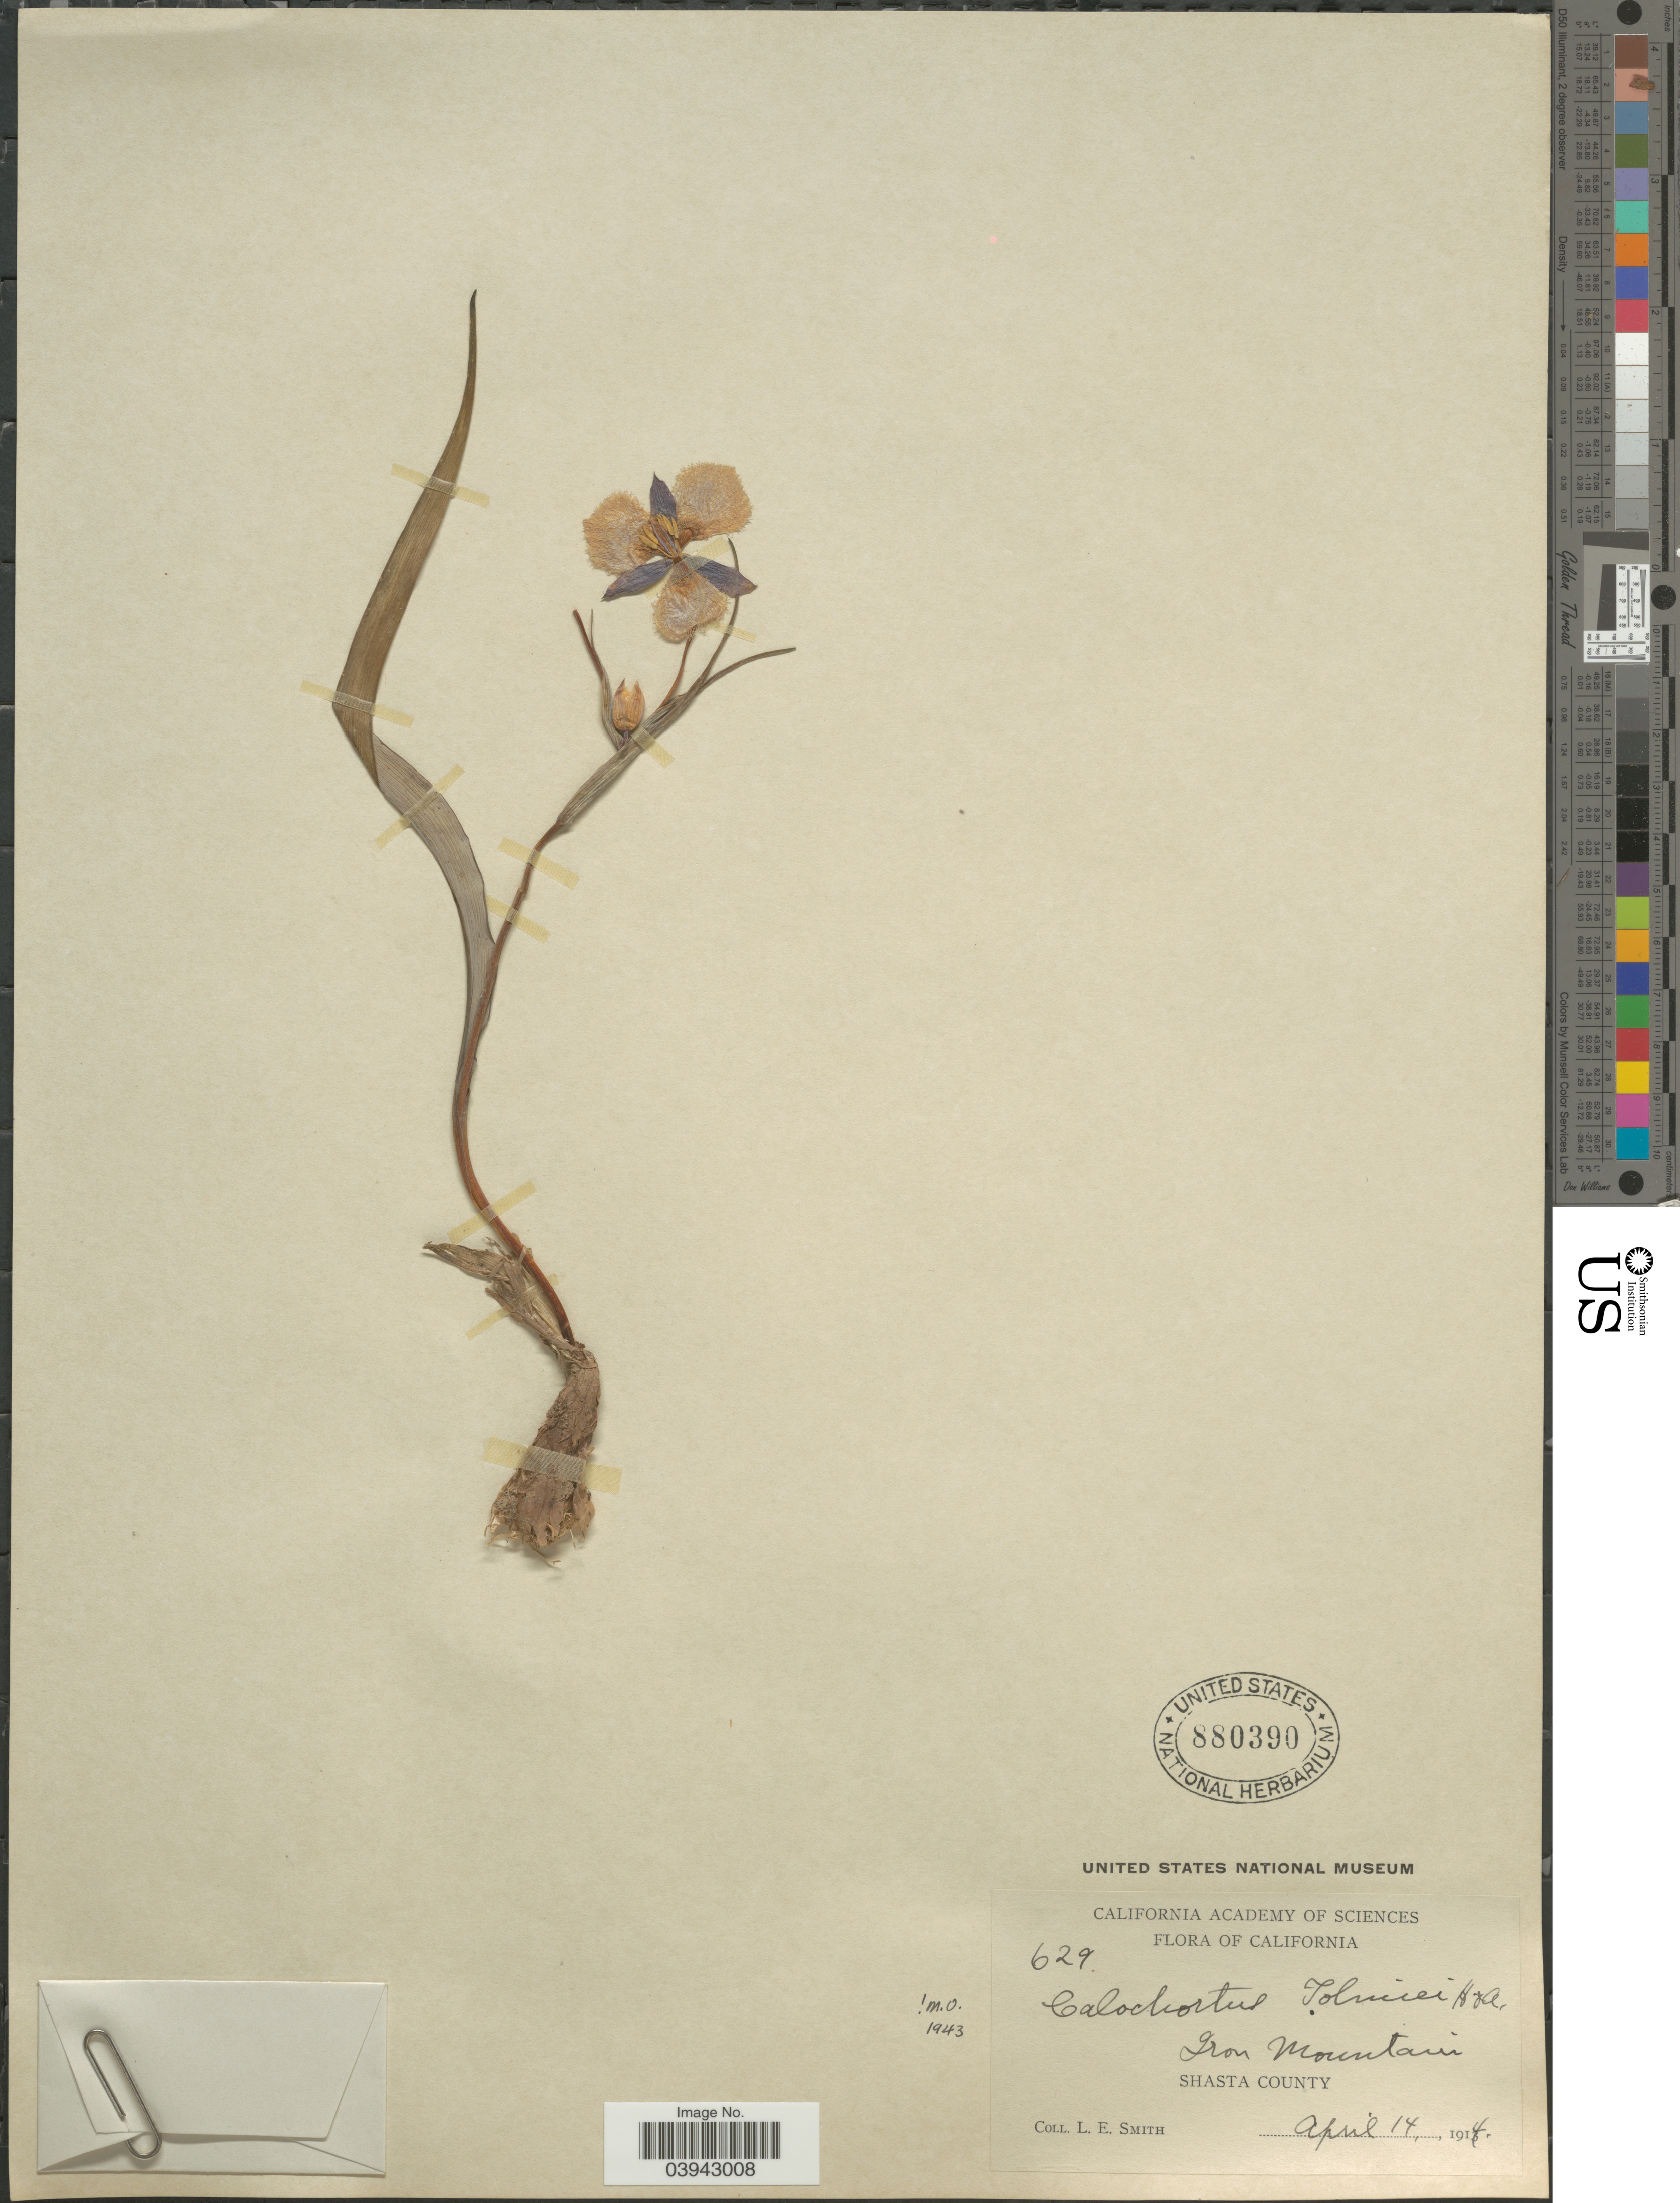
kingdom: Plantae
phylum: Tracheophyta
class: Liliopsida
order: Liliales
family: Liliaceae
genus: Calochortus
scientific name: Calochortus tolmiei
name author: Hook. & Arn.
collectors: L. E. Smith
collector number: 629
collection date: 1914-04-14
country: United States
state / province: California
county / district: Shasta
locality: Iron Mountain. Shasta County.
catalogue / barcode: US 880390